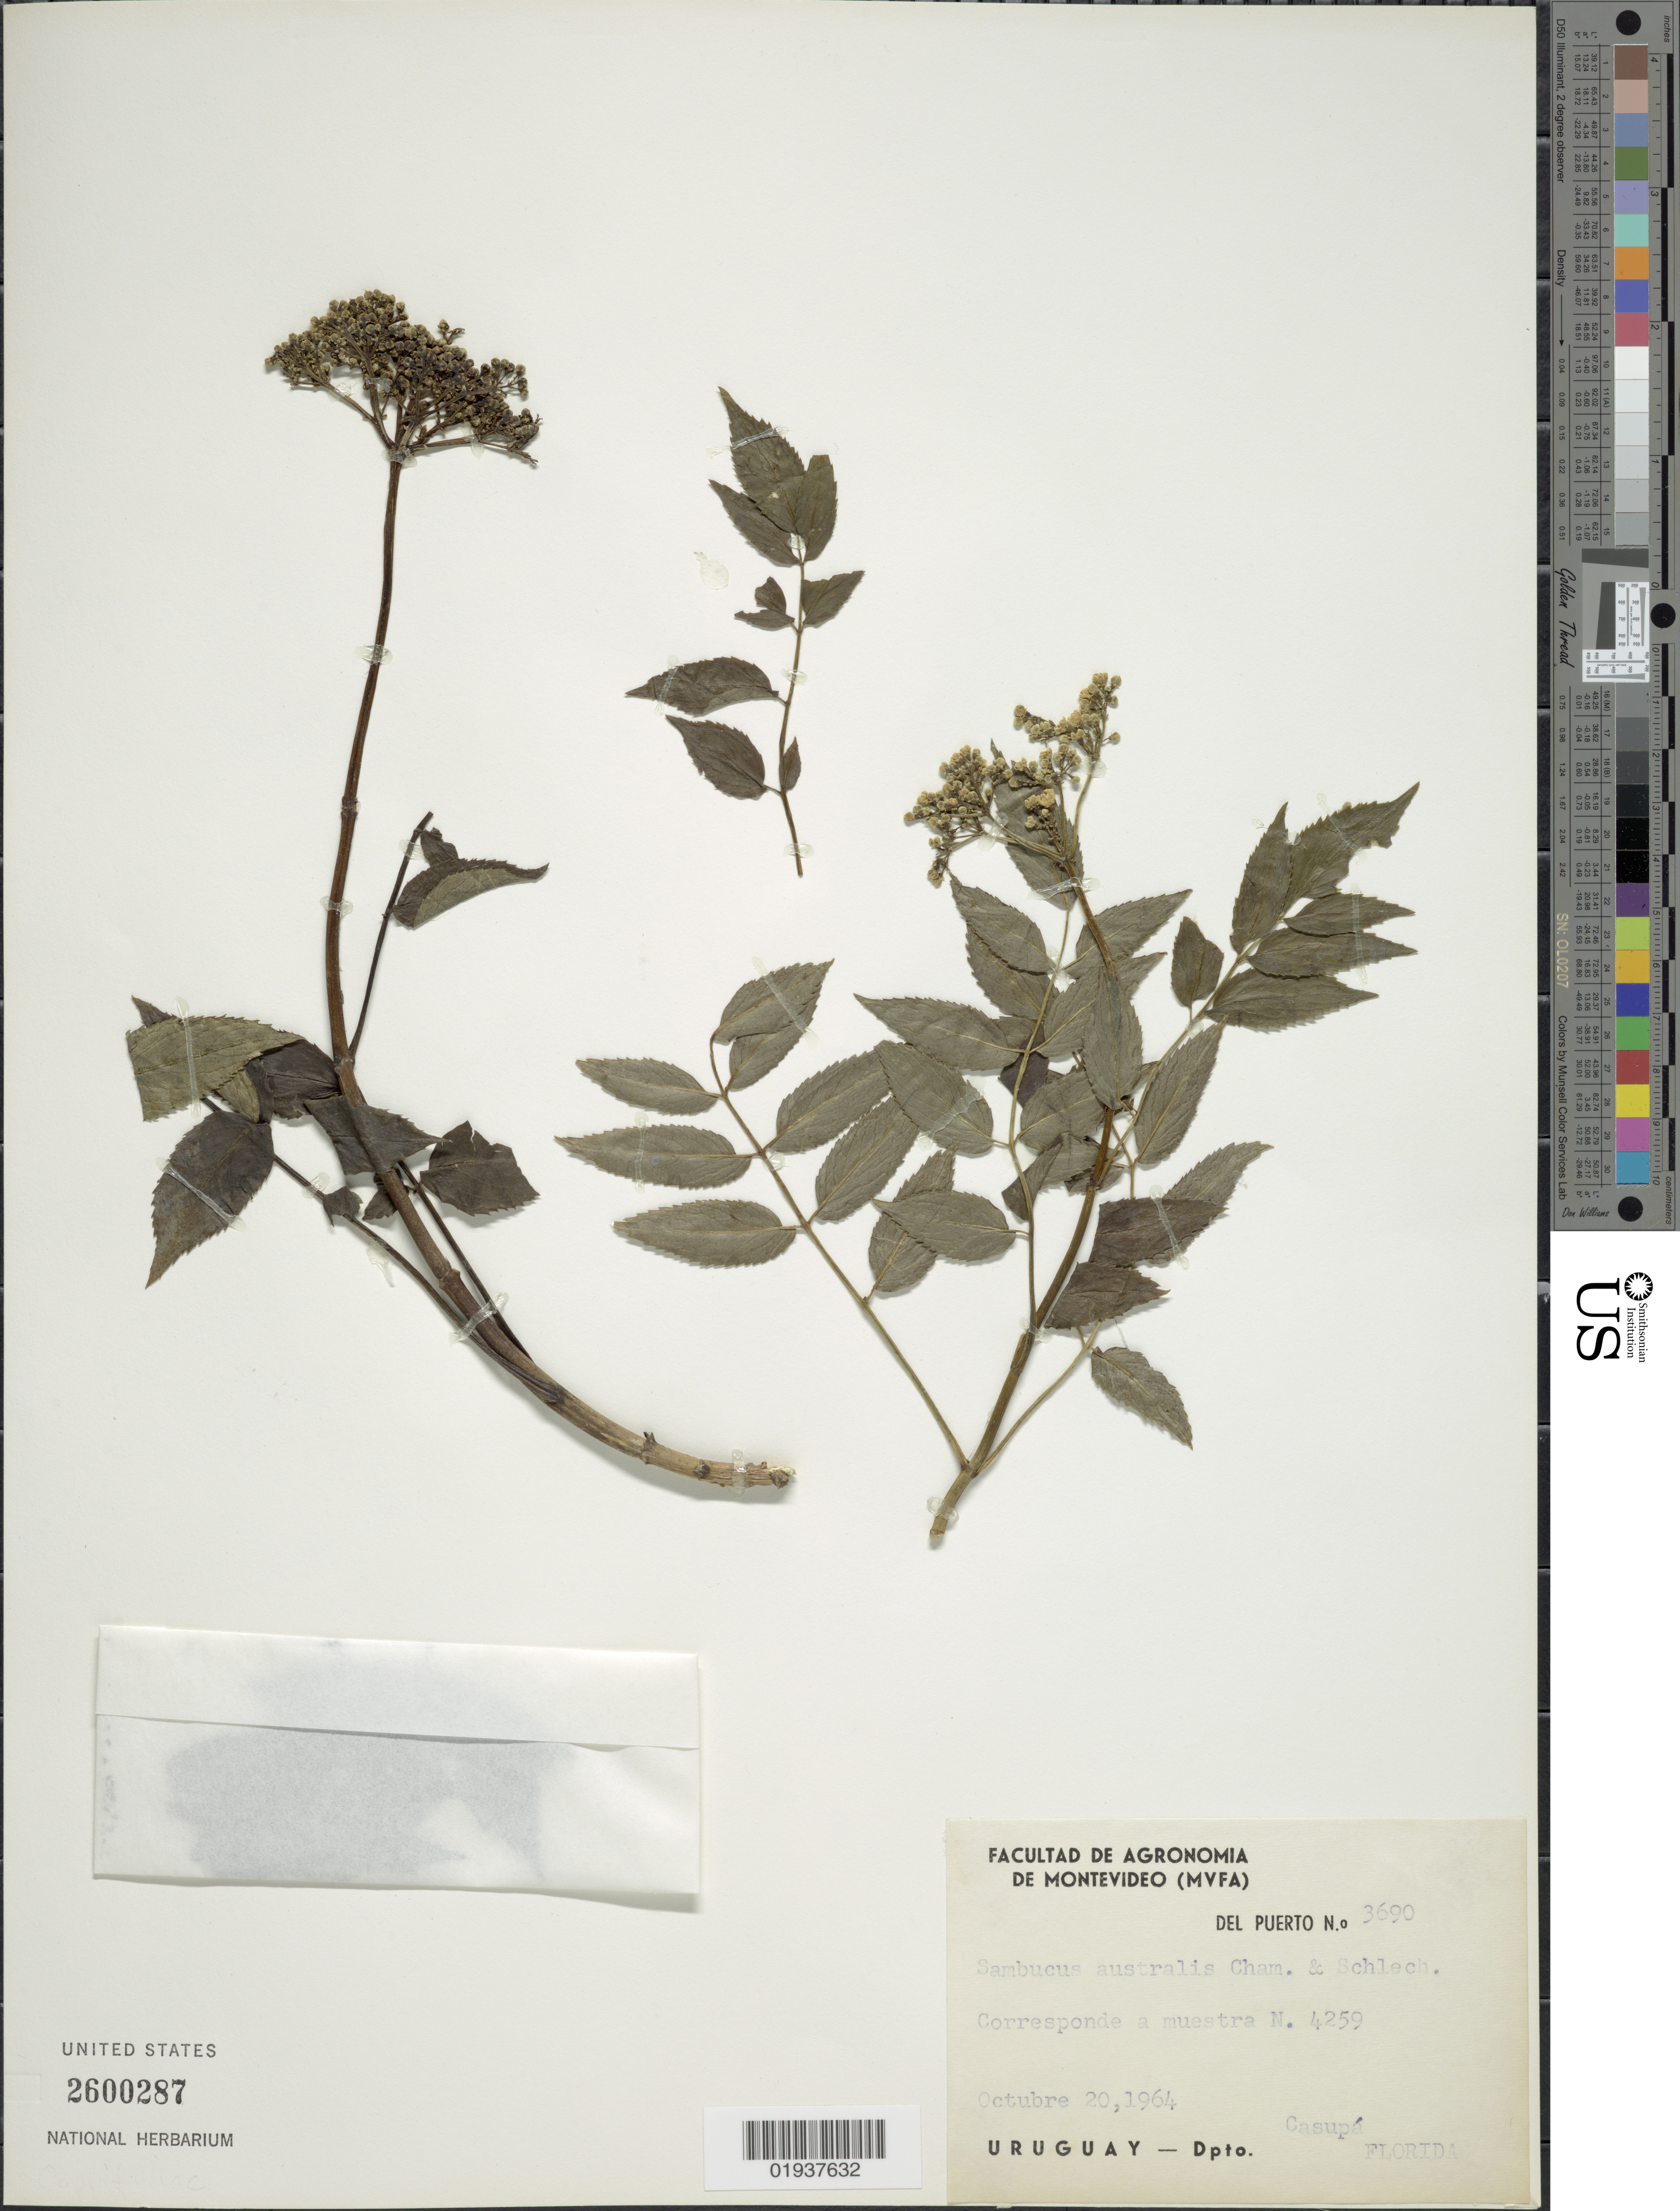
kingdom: Plantae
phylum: Tracheophyta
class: Magnoliopsida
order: Dipsacales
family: Viburnaceae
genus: Sambucus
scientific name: Sambucus australis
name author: Cham. & Schltdl.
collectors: Del Puerto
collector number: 3690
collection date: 1964-10-20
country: Uruguay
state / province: Florida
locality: Dpto. Casupá.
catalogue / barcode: US 2600287